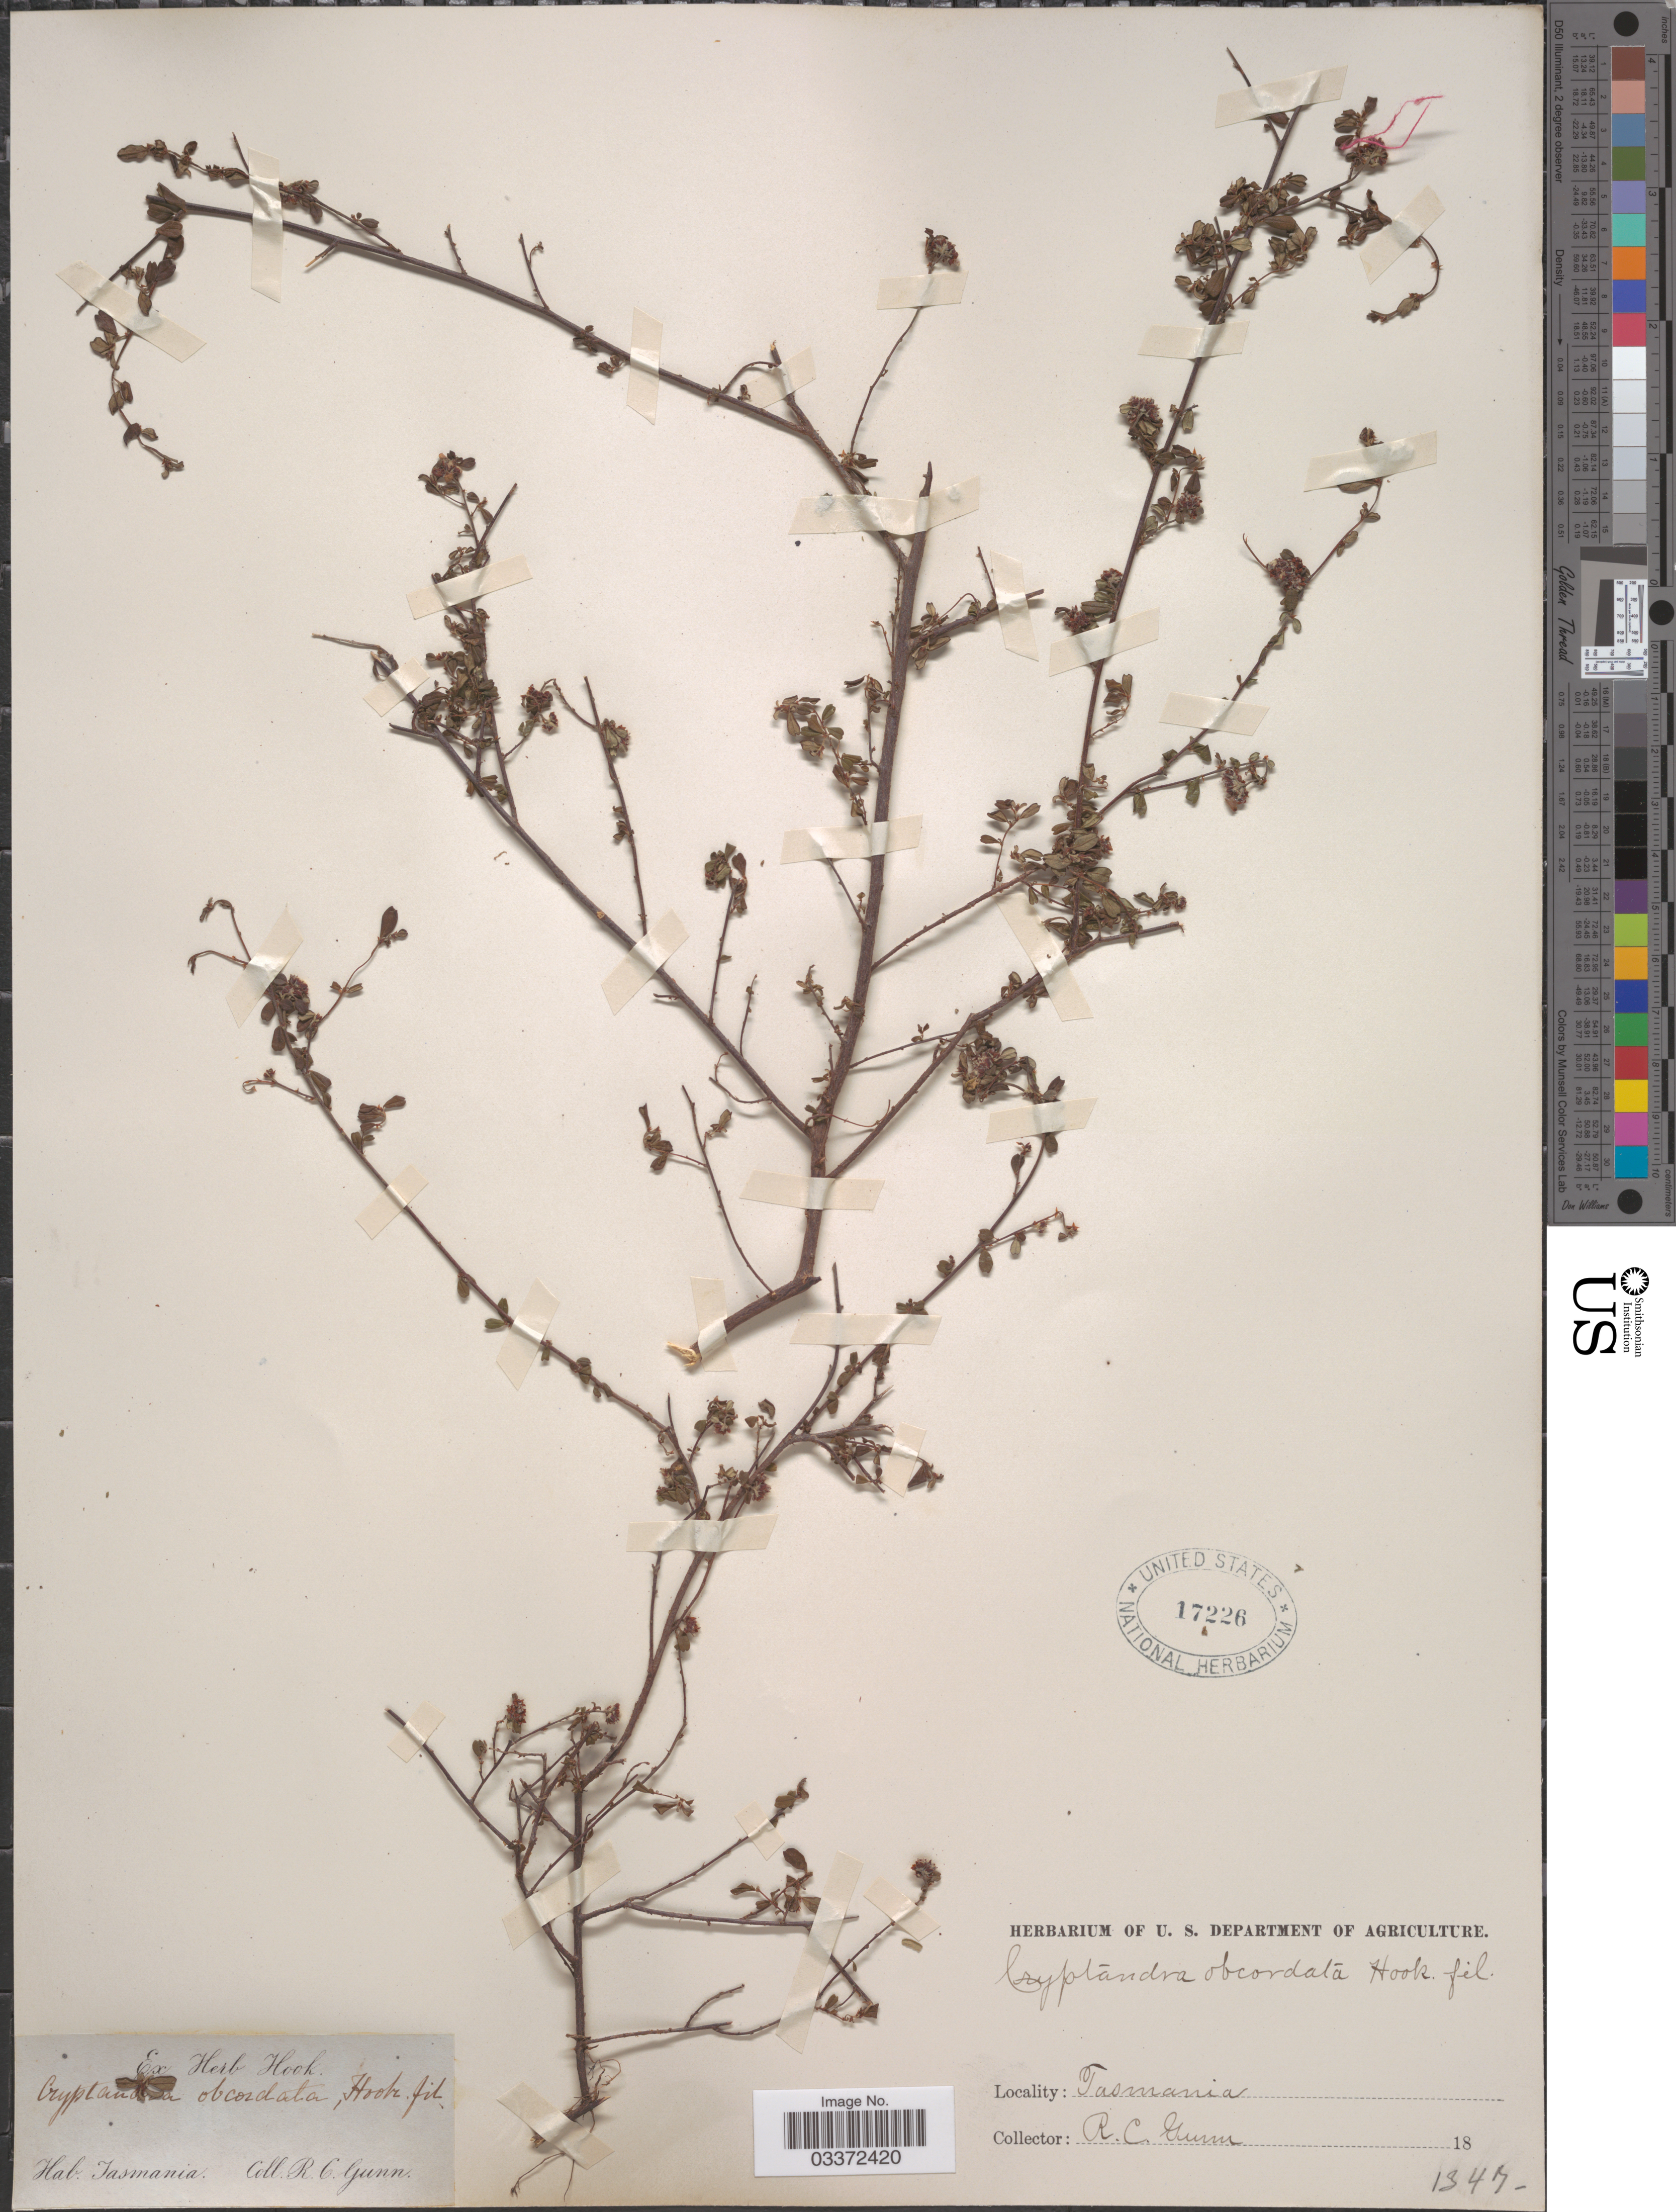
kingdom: Plantae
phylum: Tracheophyta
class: Magnoliopsida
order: Rosales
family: Rhamnaceae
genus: Cryptandra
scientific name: Cryptandra obcordata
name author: Hook. f.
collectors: R. Gunn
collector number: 1347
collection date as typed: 18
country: Australia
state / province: Tasmania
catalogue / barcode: US 17226